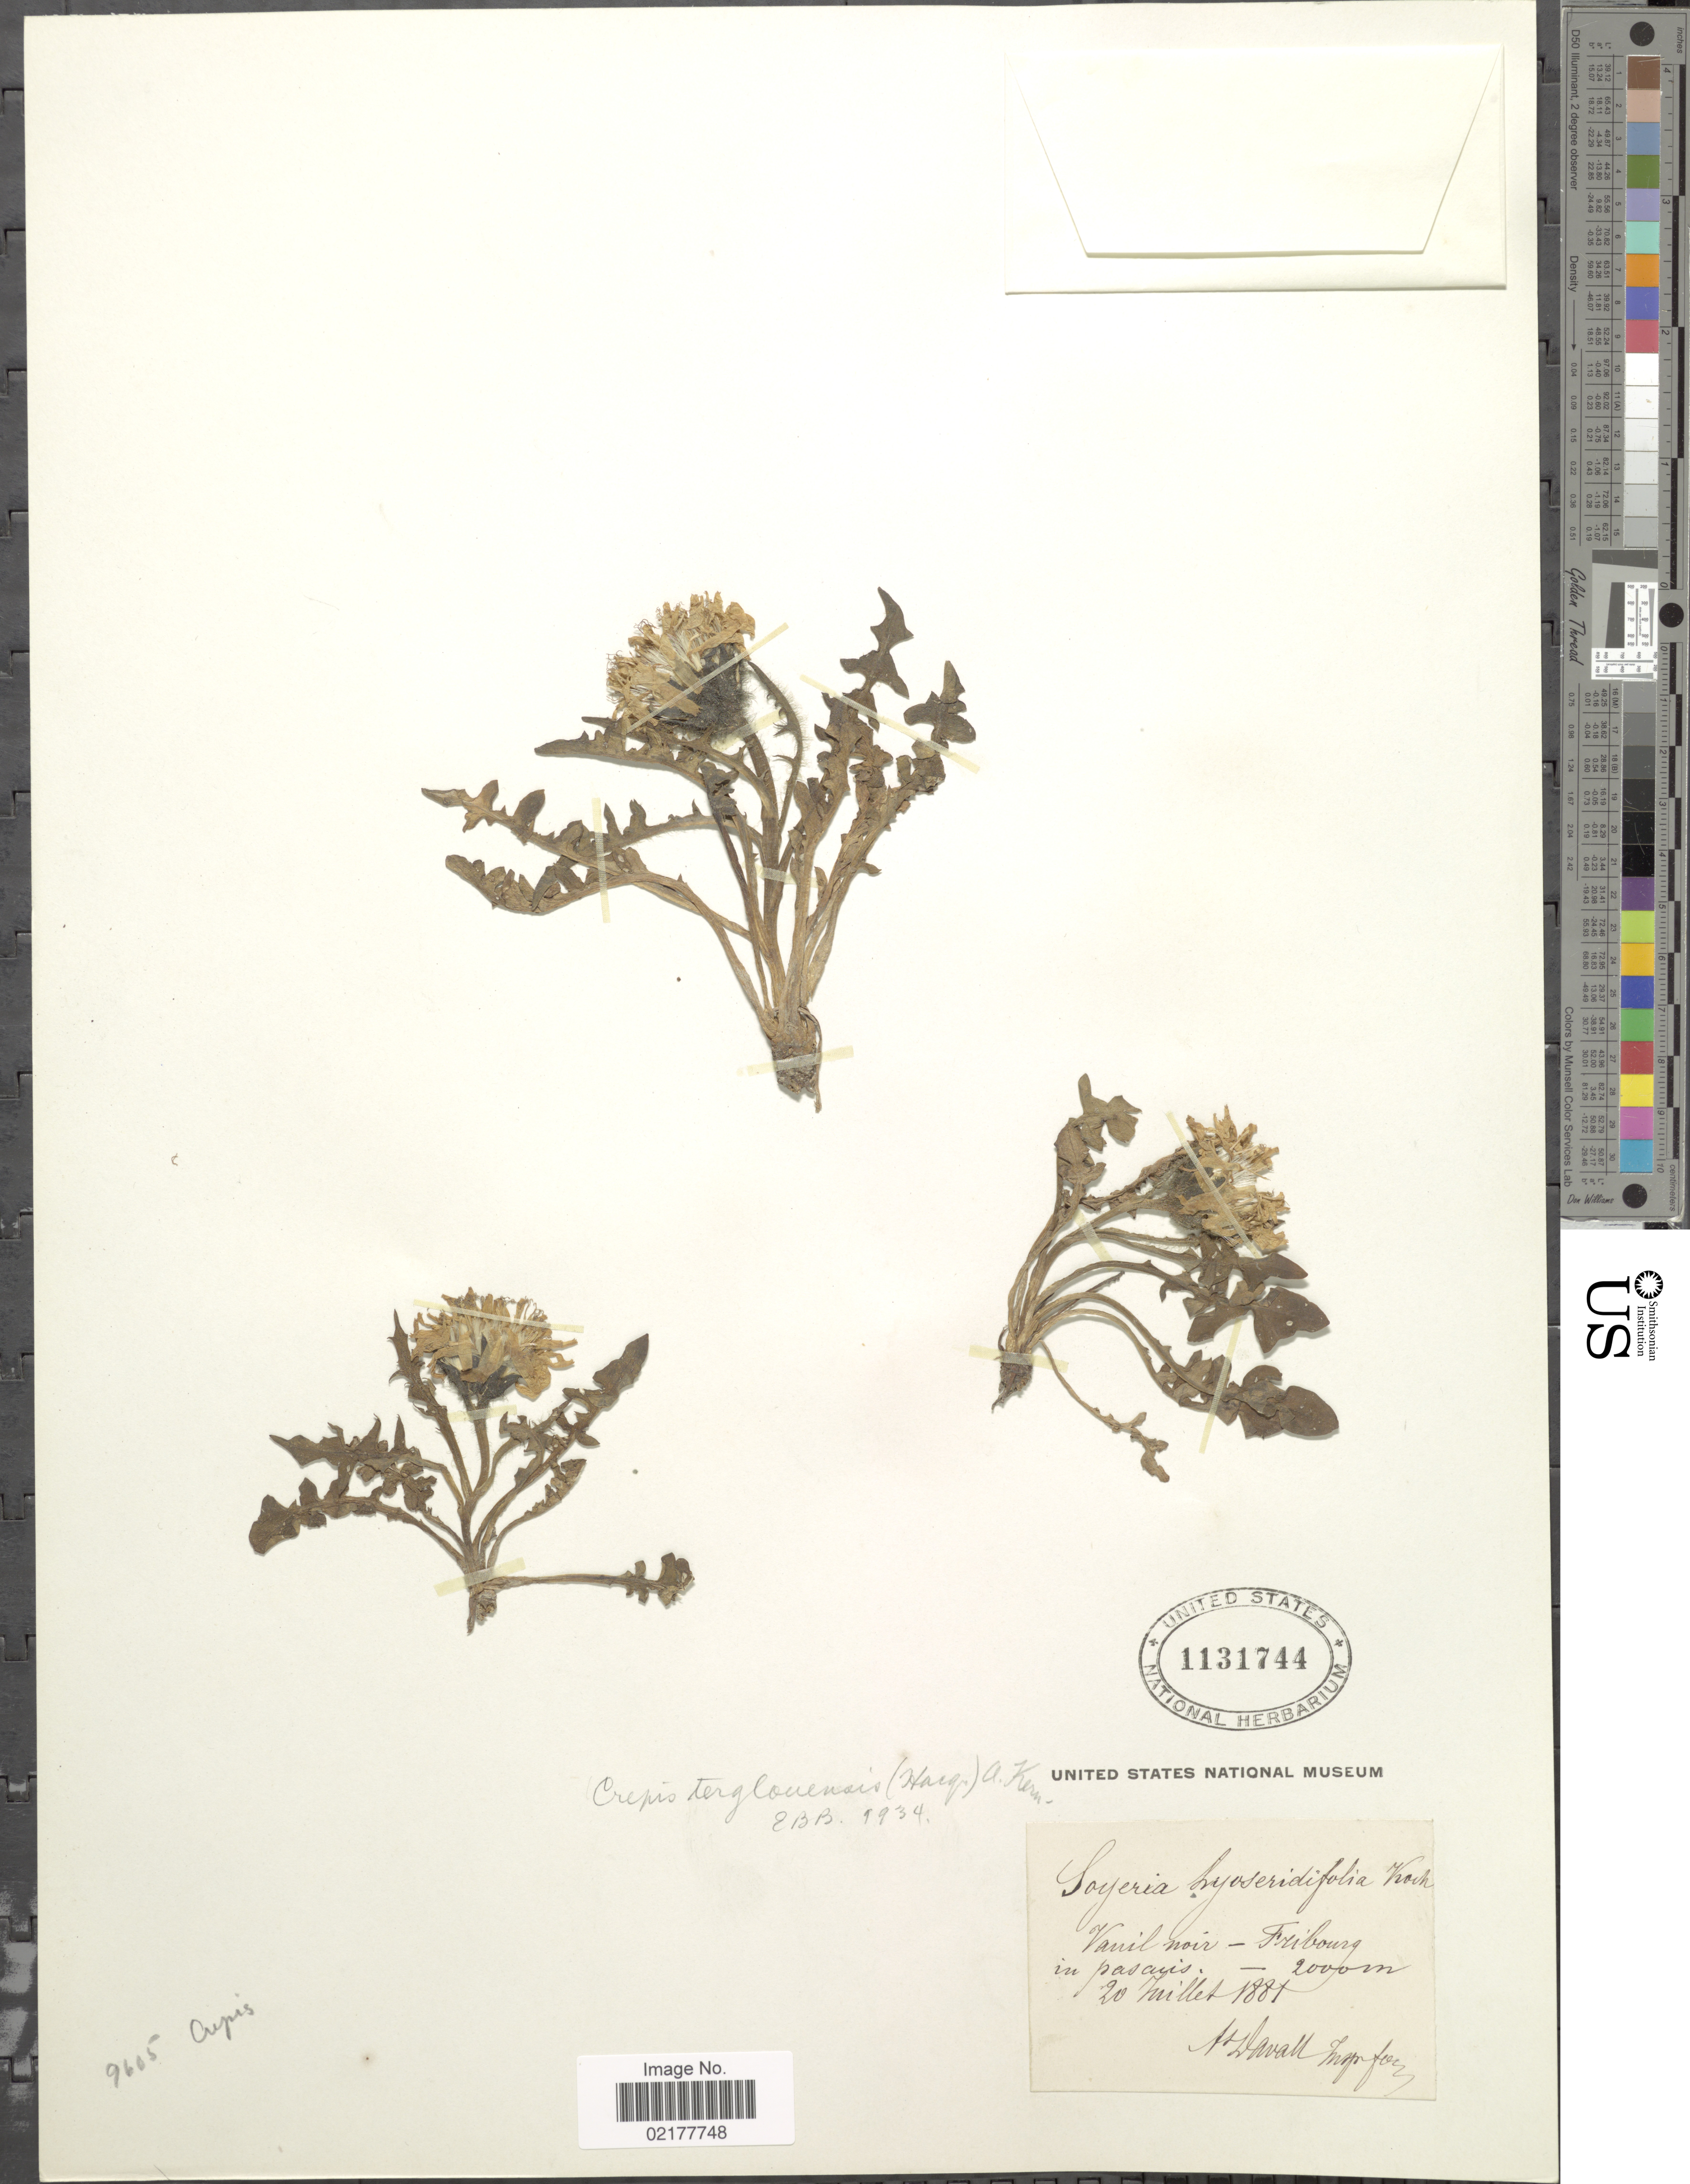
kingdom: Plantae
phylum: Tracheophyta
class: Magnoliopsida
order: Asterales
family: Asteraceae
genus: Crepis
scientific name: Crepis terglouensis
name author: (Hacq.) A. Kern.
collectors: A. Davall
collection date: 1881-07-20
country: Switzerland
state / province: Fribourg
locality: Vanil Noir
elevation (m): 2000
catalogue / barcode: US 1131744